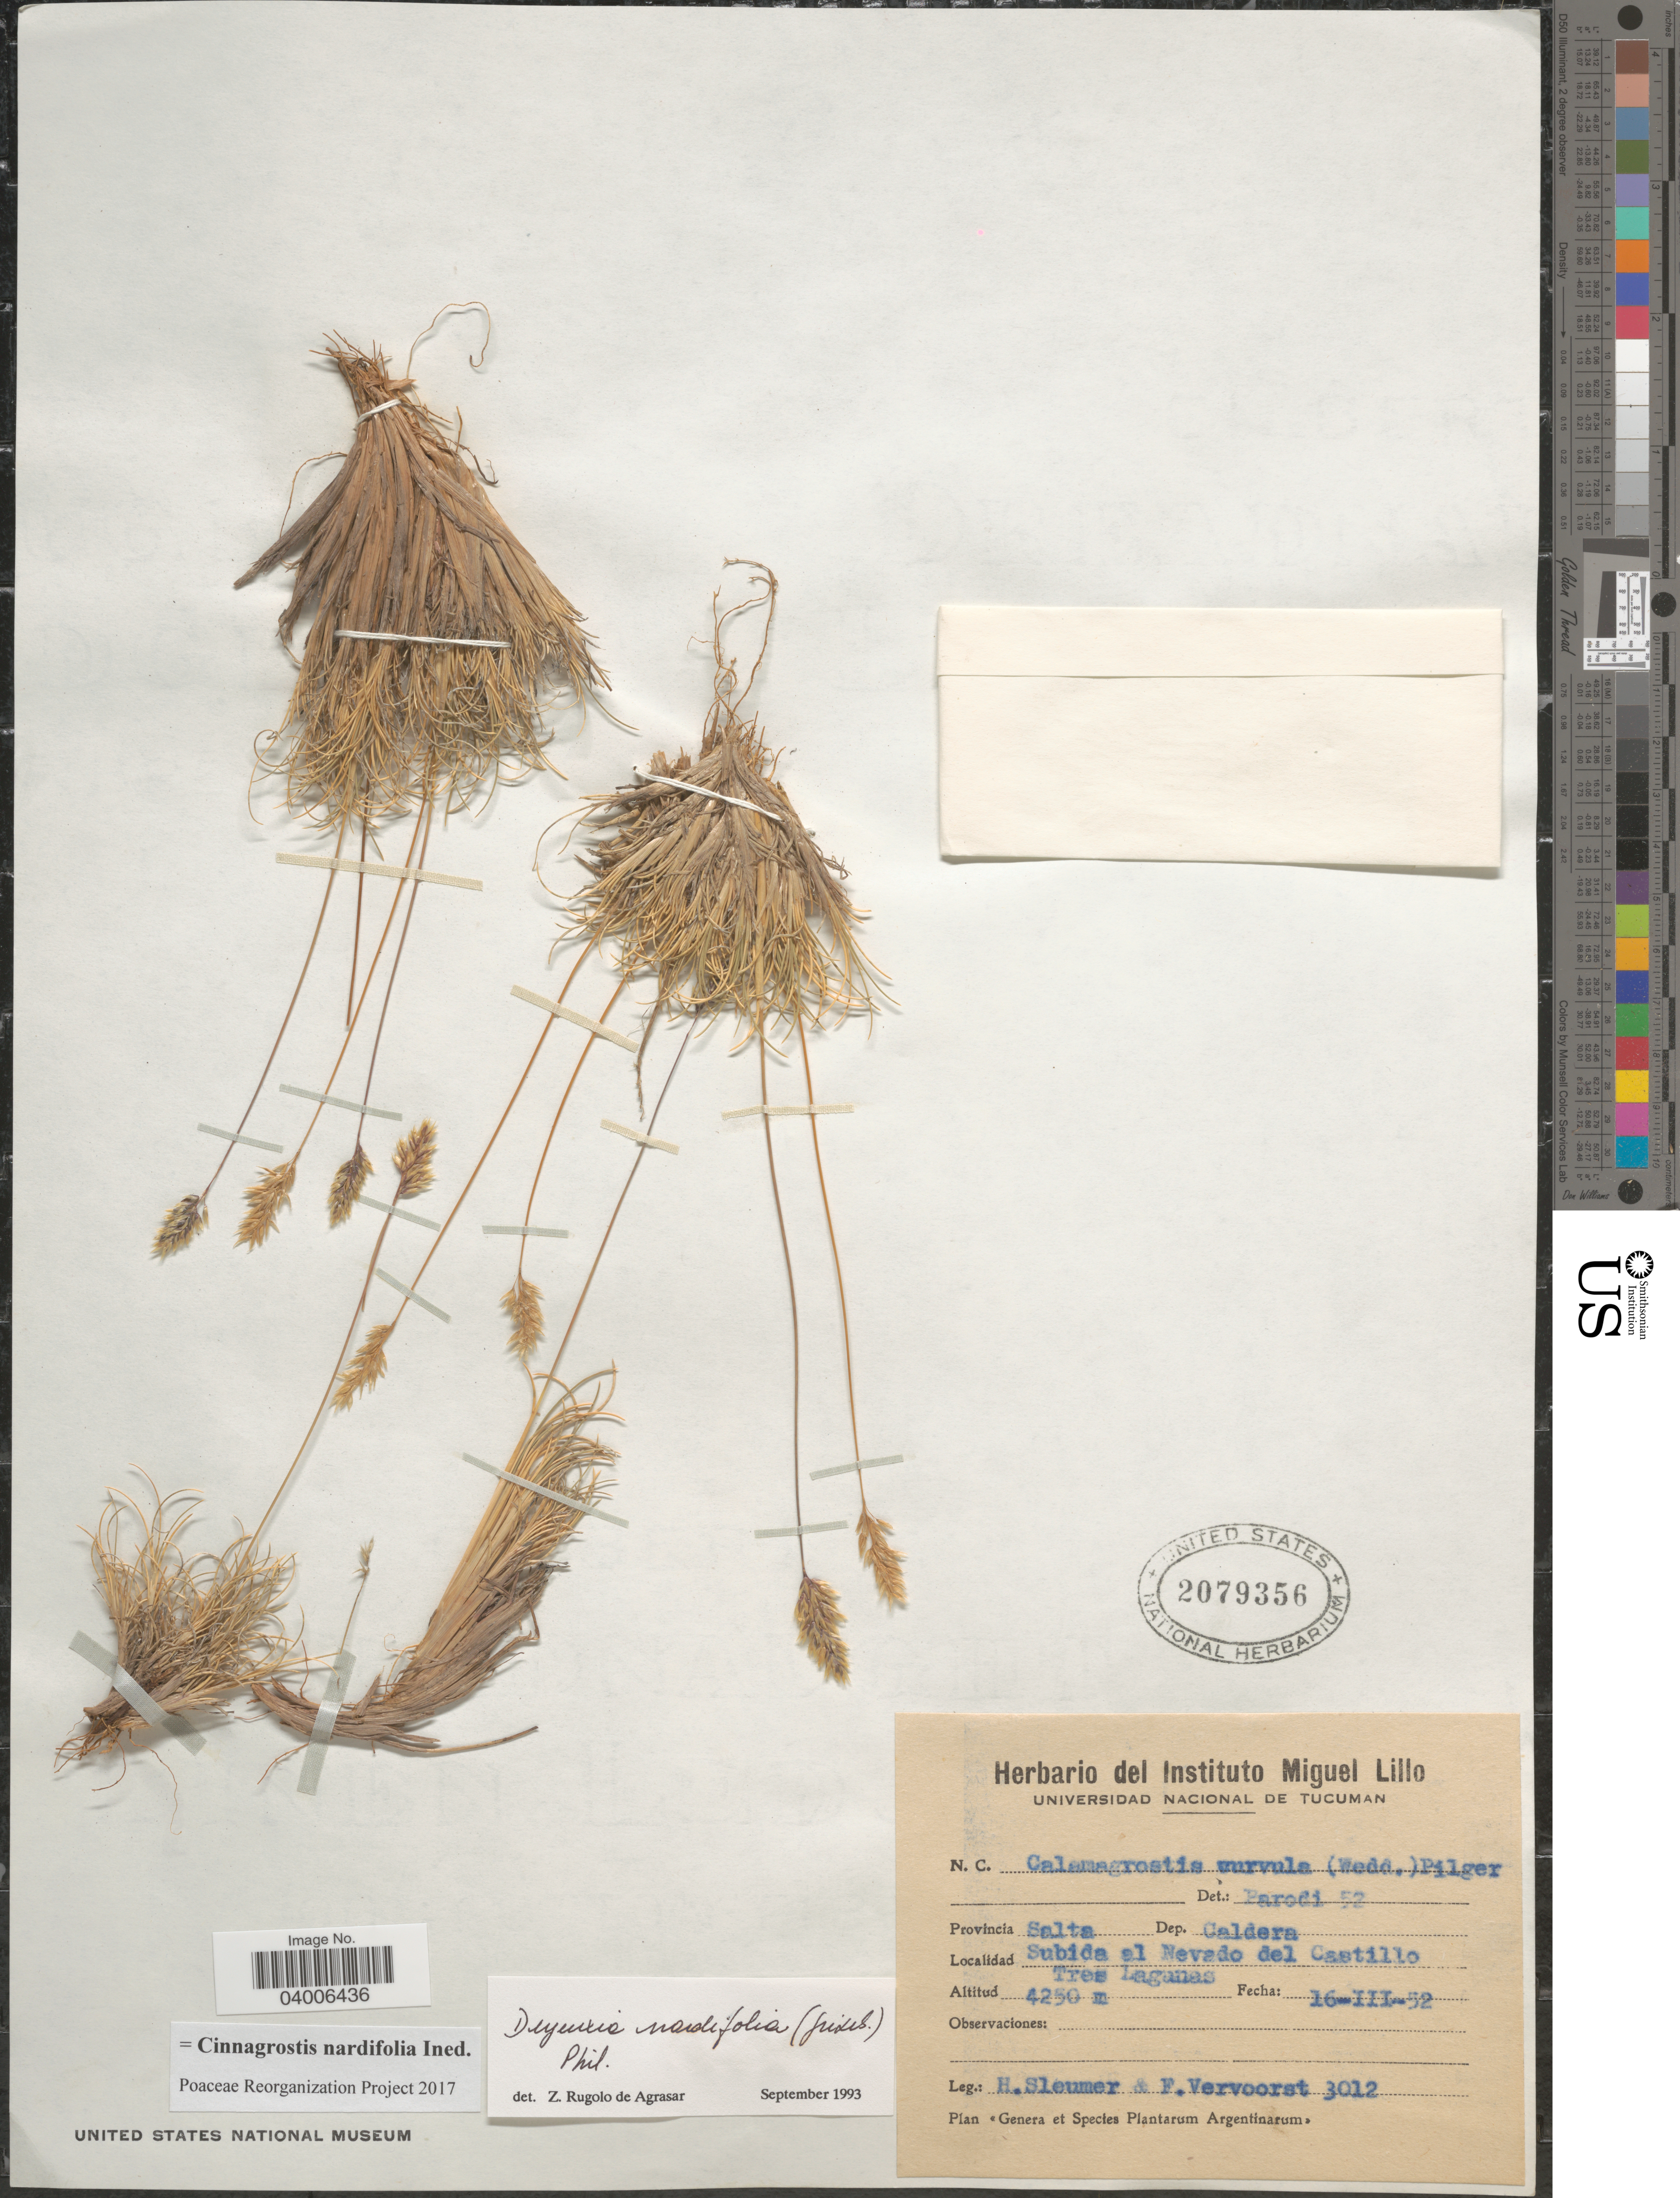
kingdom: Plantae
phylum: Tracheophyta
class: Liliopsida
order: Poales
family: Poaceae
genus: Cinnagrostis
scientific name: Cinnagrostis velutina var. nardifolia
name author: (Griseb.) P.M. Peterson et al.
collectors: H. O. Sleumer & F. Vervoorst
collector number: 3012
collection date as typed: Transcribed d/m/y: 16/3/52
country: Argentina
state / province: Salta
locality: Dep. Caldera. Subida al Nevado del Castillo. Tres Laganas.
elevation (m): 4250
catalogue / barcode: US 2079356